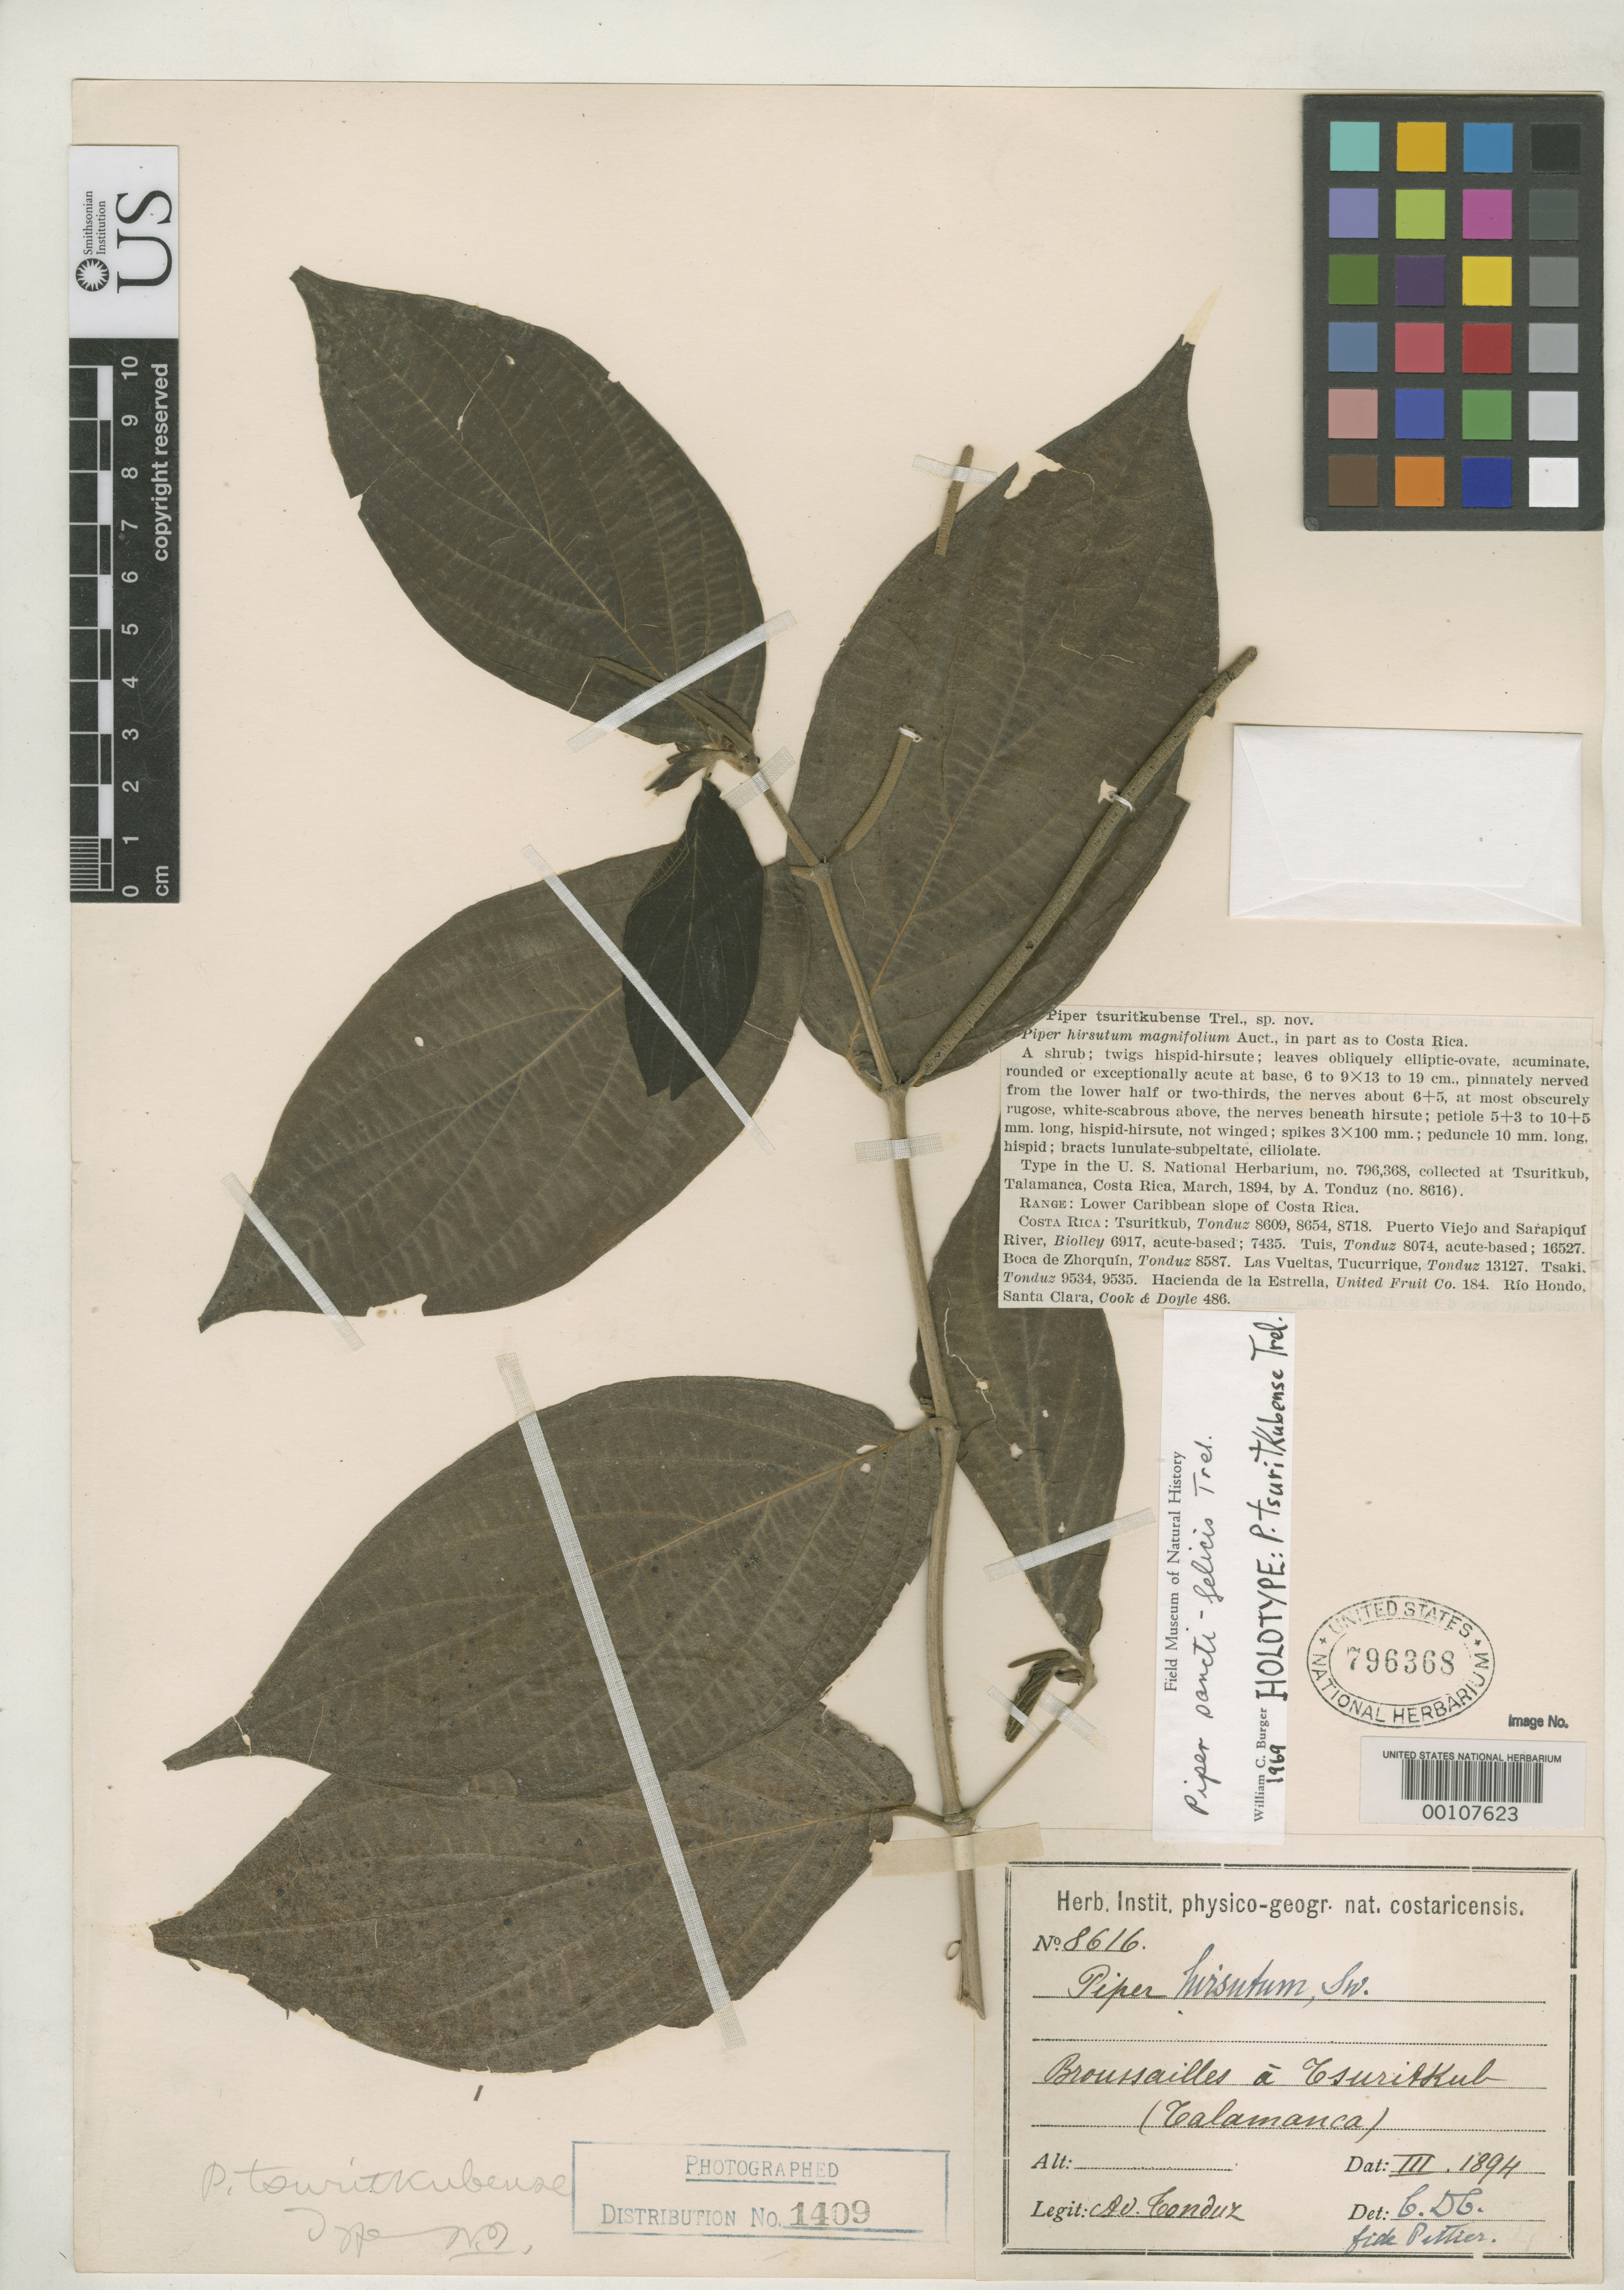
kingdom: Plantae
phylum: Tracheophyta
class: Magnoliopsida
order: Piperales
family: Piperaceae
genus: Piper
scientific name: Piper tsuritkubense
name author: Trel.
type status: Holotype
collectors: A. Tonduz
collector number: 8616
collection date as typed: Mar 1894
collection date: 1894-03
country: Costa Rica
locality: Tsuritkub, Talamanca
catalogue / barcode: US 796368